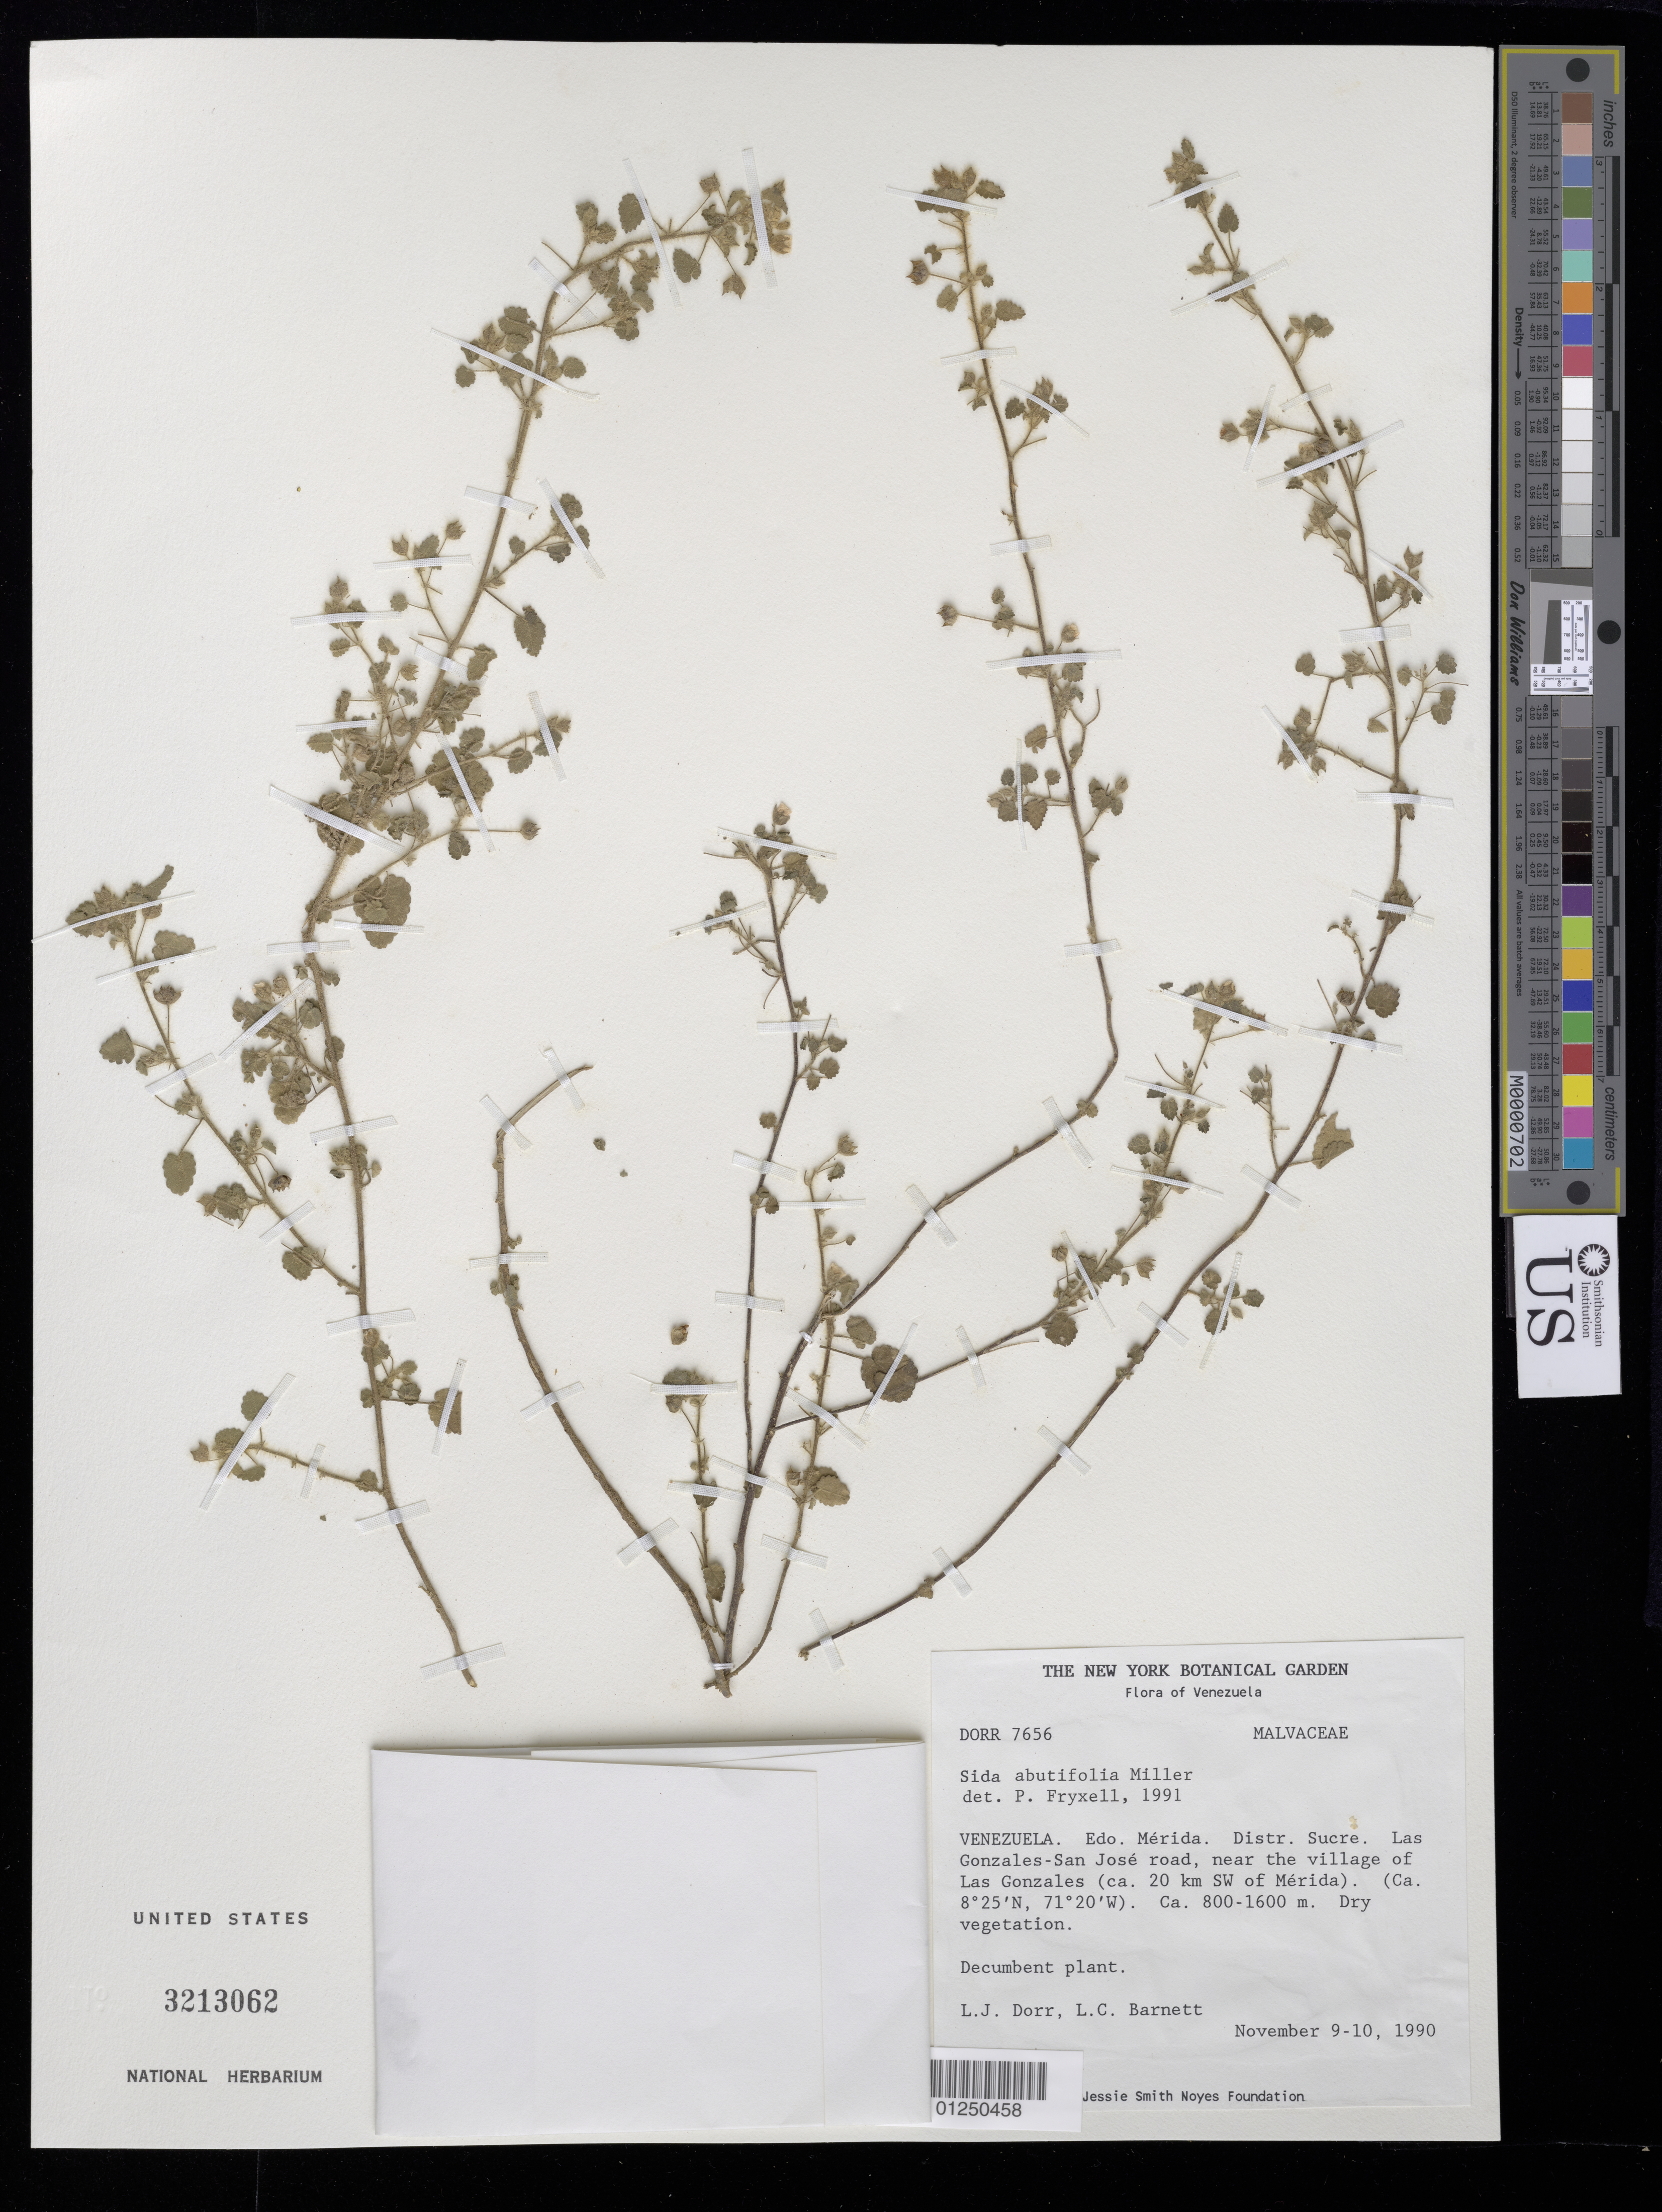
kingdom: Plantae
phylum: Tracheophyta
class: Magnoliopsida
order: Malvales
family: Malvaceae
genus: Sida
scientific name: Sida abutilifolia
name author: Mill.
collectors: L. J. Dorr & L. C. Barnett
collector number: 7656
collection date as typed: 9 - 10 Nov 1990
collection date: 1990-11-09/1990-11-10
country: Venezuela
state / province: Mérida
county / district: Sucre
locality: Las Gonzales-San Jose road, near the village of Las Gonzales (ca. 20 km SW of Merida)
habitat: Decumbent plant.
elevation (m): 800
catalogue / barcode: US 3213062